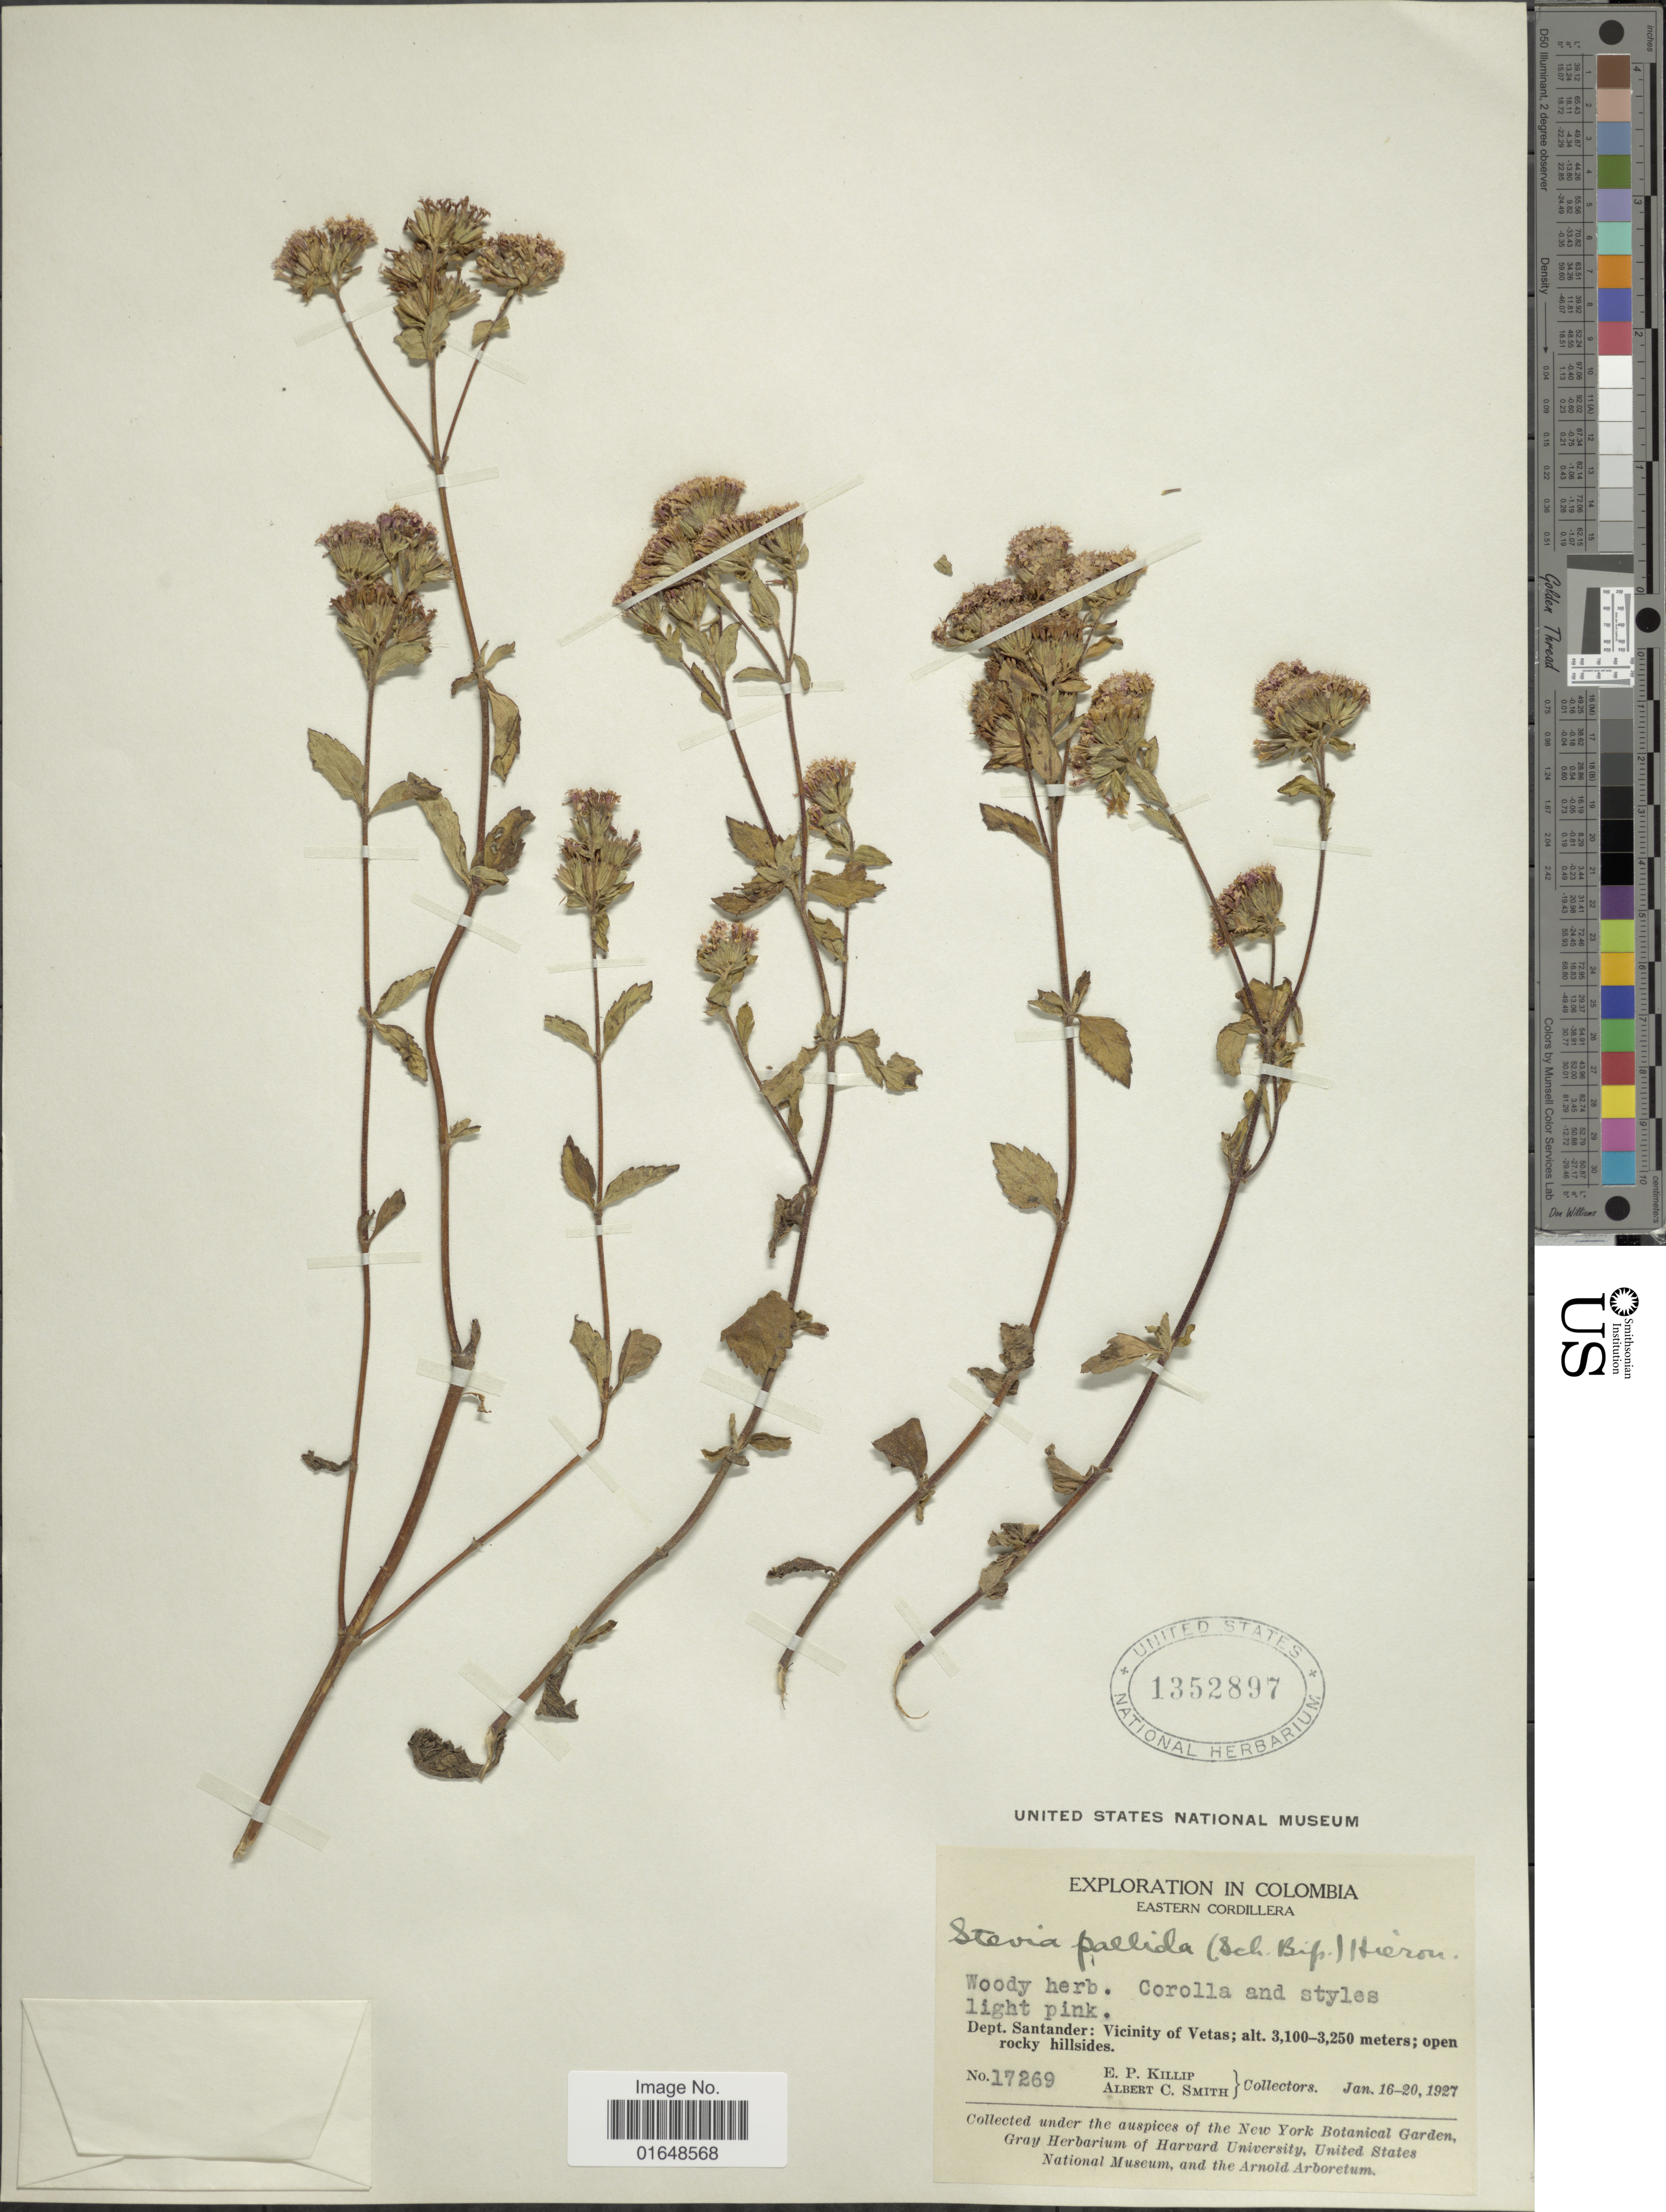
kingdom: Plantae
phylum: Tracheophyta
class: Magnoliopsida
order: Asterales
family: Asteraceae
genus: Stevia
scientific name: Stevia pallida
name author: Mart. in Baker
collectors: E. P. Killip & A. C. Smith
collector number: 17269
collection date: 1927-01-16/1927-01-20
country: Colombia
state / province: Santander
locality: Eastern Cordillera. Dept. Santander: Vicinity of Vetas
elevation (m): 3100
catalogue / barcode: US 1352897